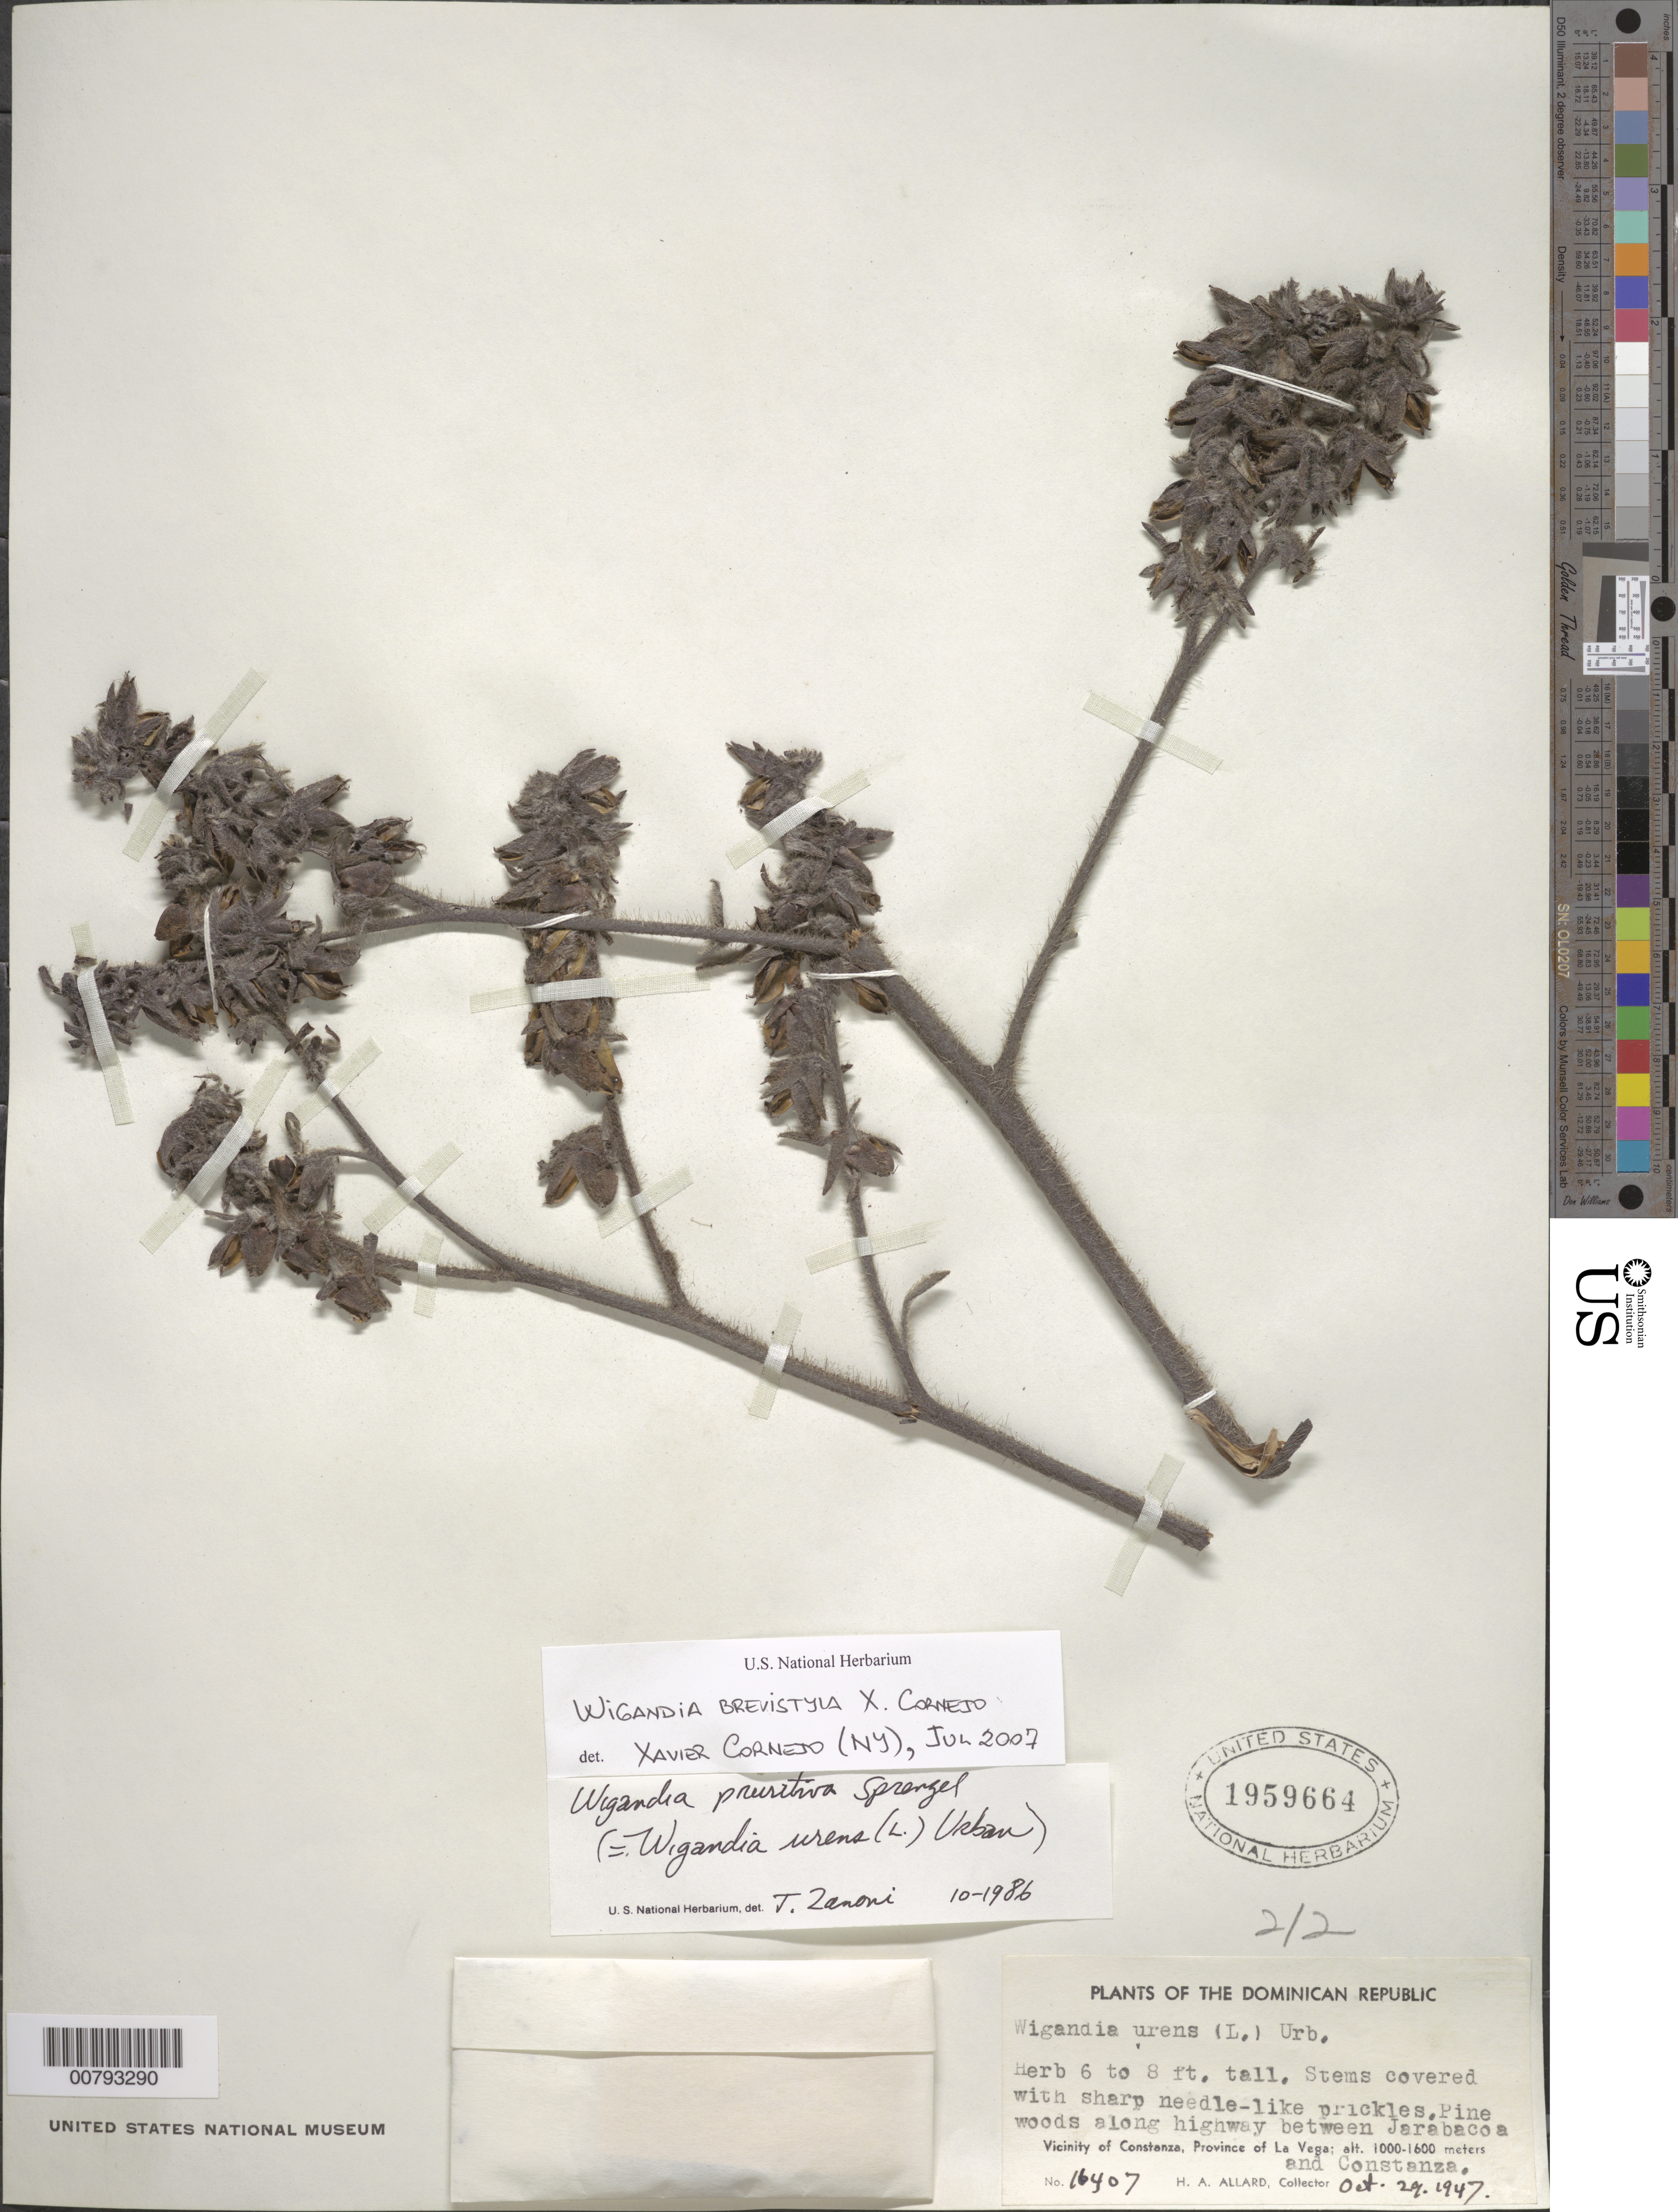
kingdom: Plantae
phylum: Tracheophyta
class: Magnoliopsida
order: Boraginales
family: Namaceae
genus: Wigandia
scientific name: Wigandia pruritiva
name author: Spreng.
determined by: Zanoni, T. A., (NY), New York Botanical Garden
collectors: H. A. Allard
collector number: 16407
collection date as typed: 29 Oct 1947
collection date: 1947-10-29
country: Dominican Republic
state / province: La Vega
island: Hispaniola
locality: Vicinity of Constanza, Pine woods along highway between Jarabacoa and Constanza.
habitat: Pine woods.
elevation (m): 1000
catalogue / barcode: US 1959664